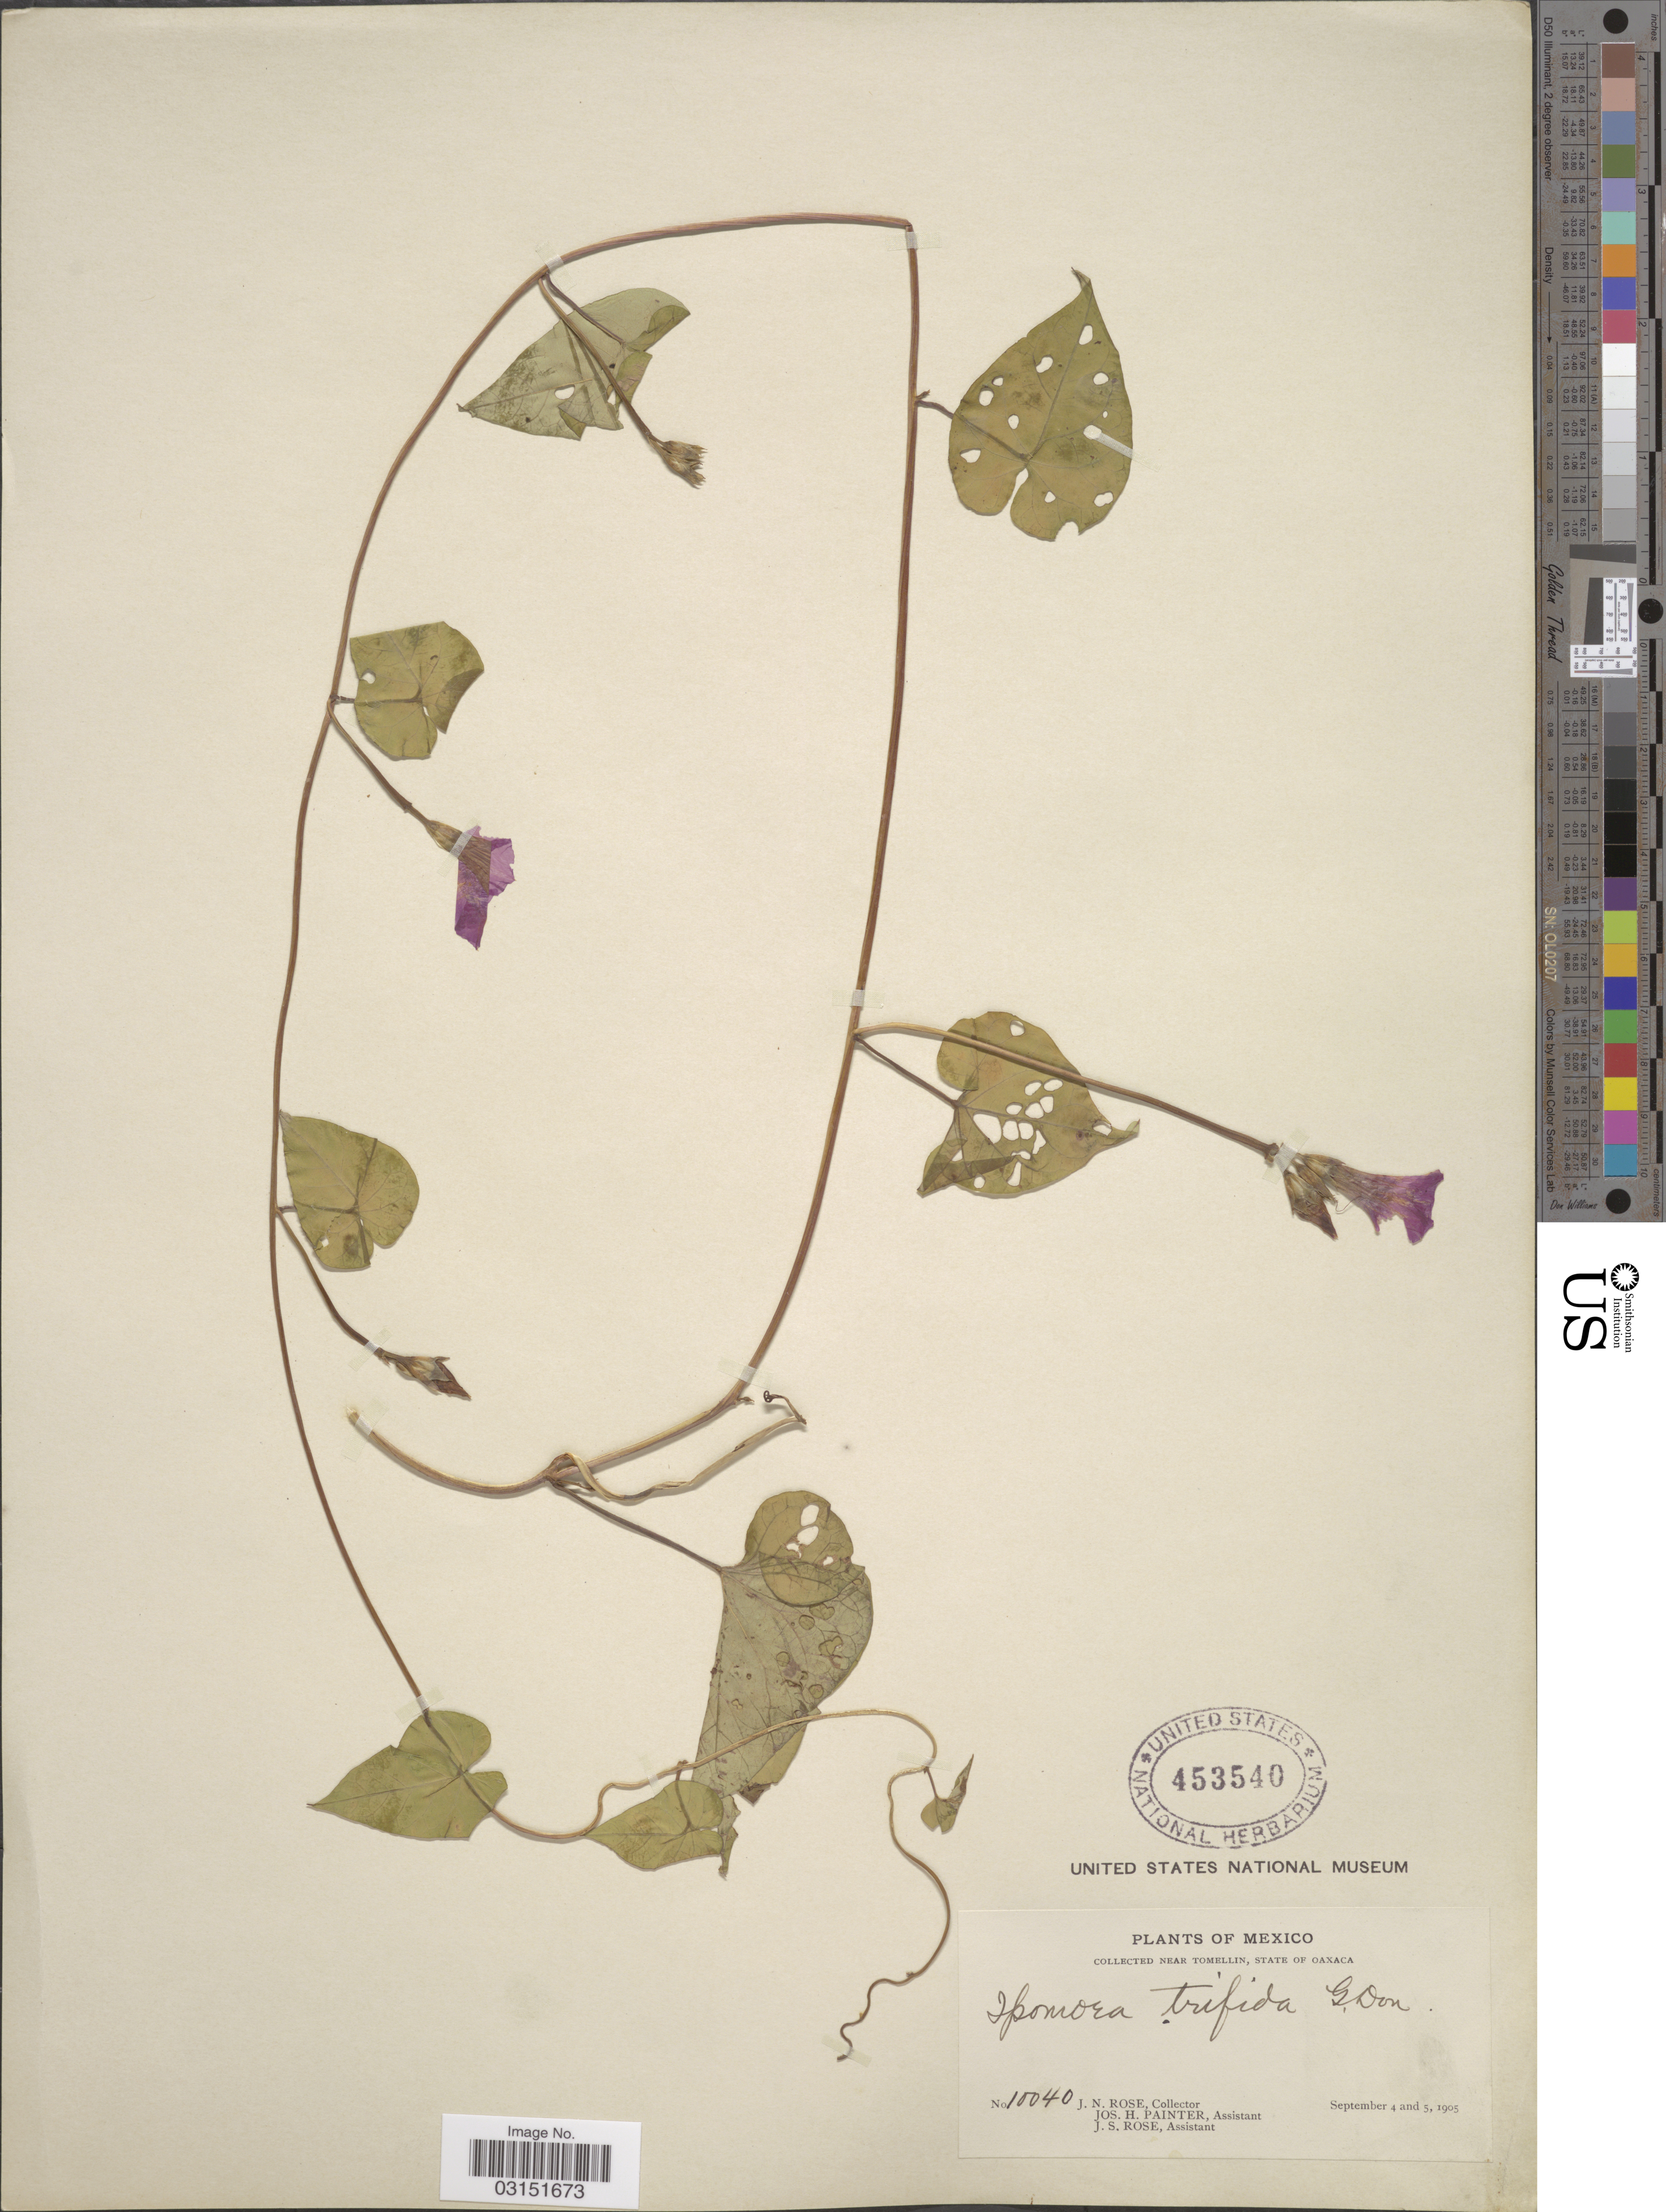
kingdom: Plantae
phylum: Tracheophyta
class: Magnoliopsida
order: Solanales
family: Convolvulaceae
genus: Ipomoea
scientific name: Ipomoea trifida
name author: (Kunth) G. Don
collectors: J. N. Rose, J. H. Painter & J. S. Rose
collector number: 10040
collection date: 1905-09-04/1905-09-05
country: Mexico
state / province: Oaxaca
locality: Near Tomellin.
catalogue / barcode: US 453540